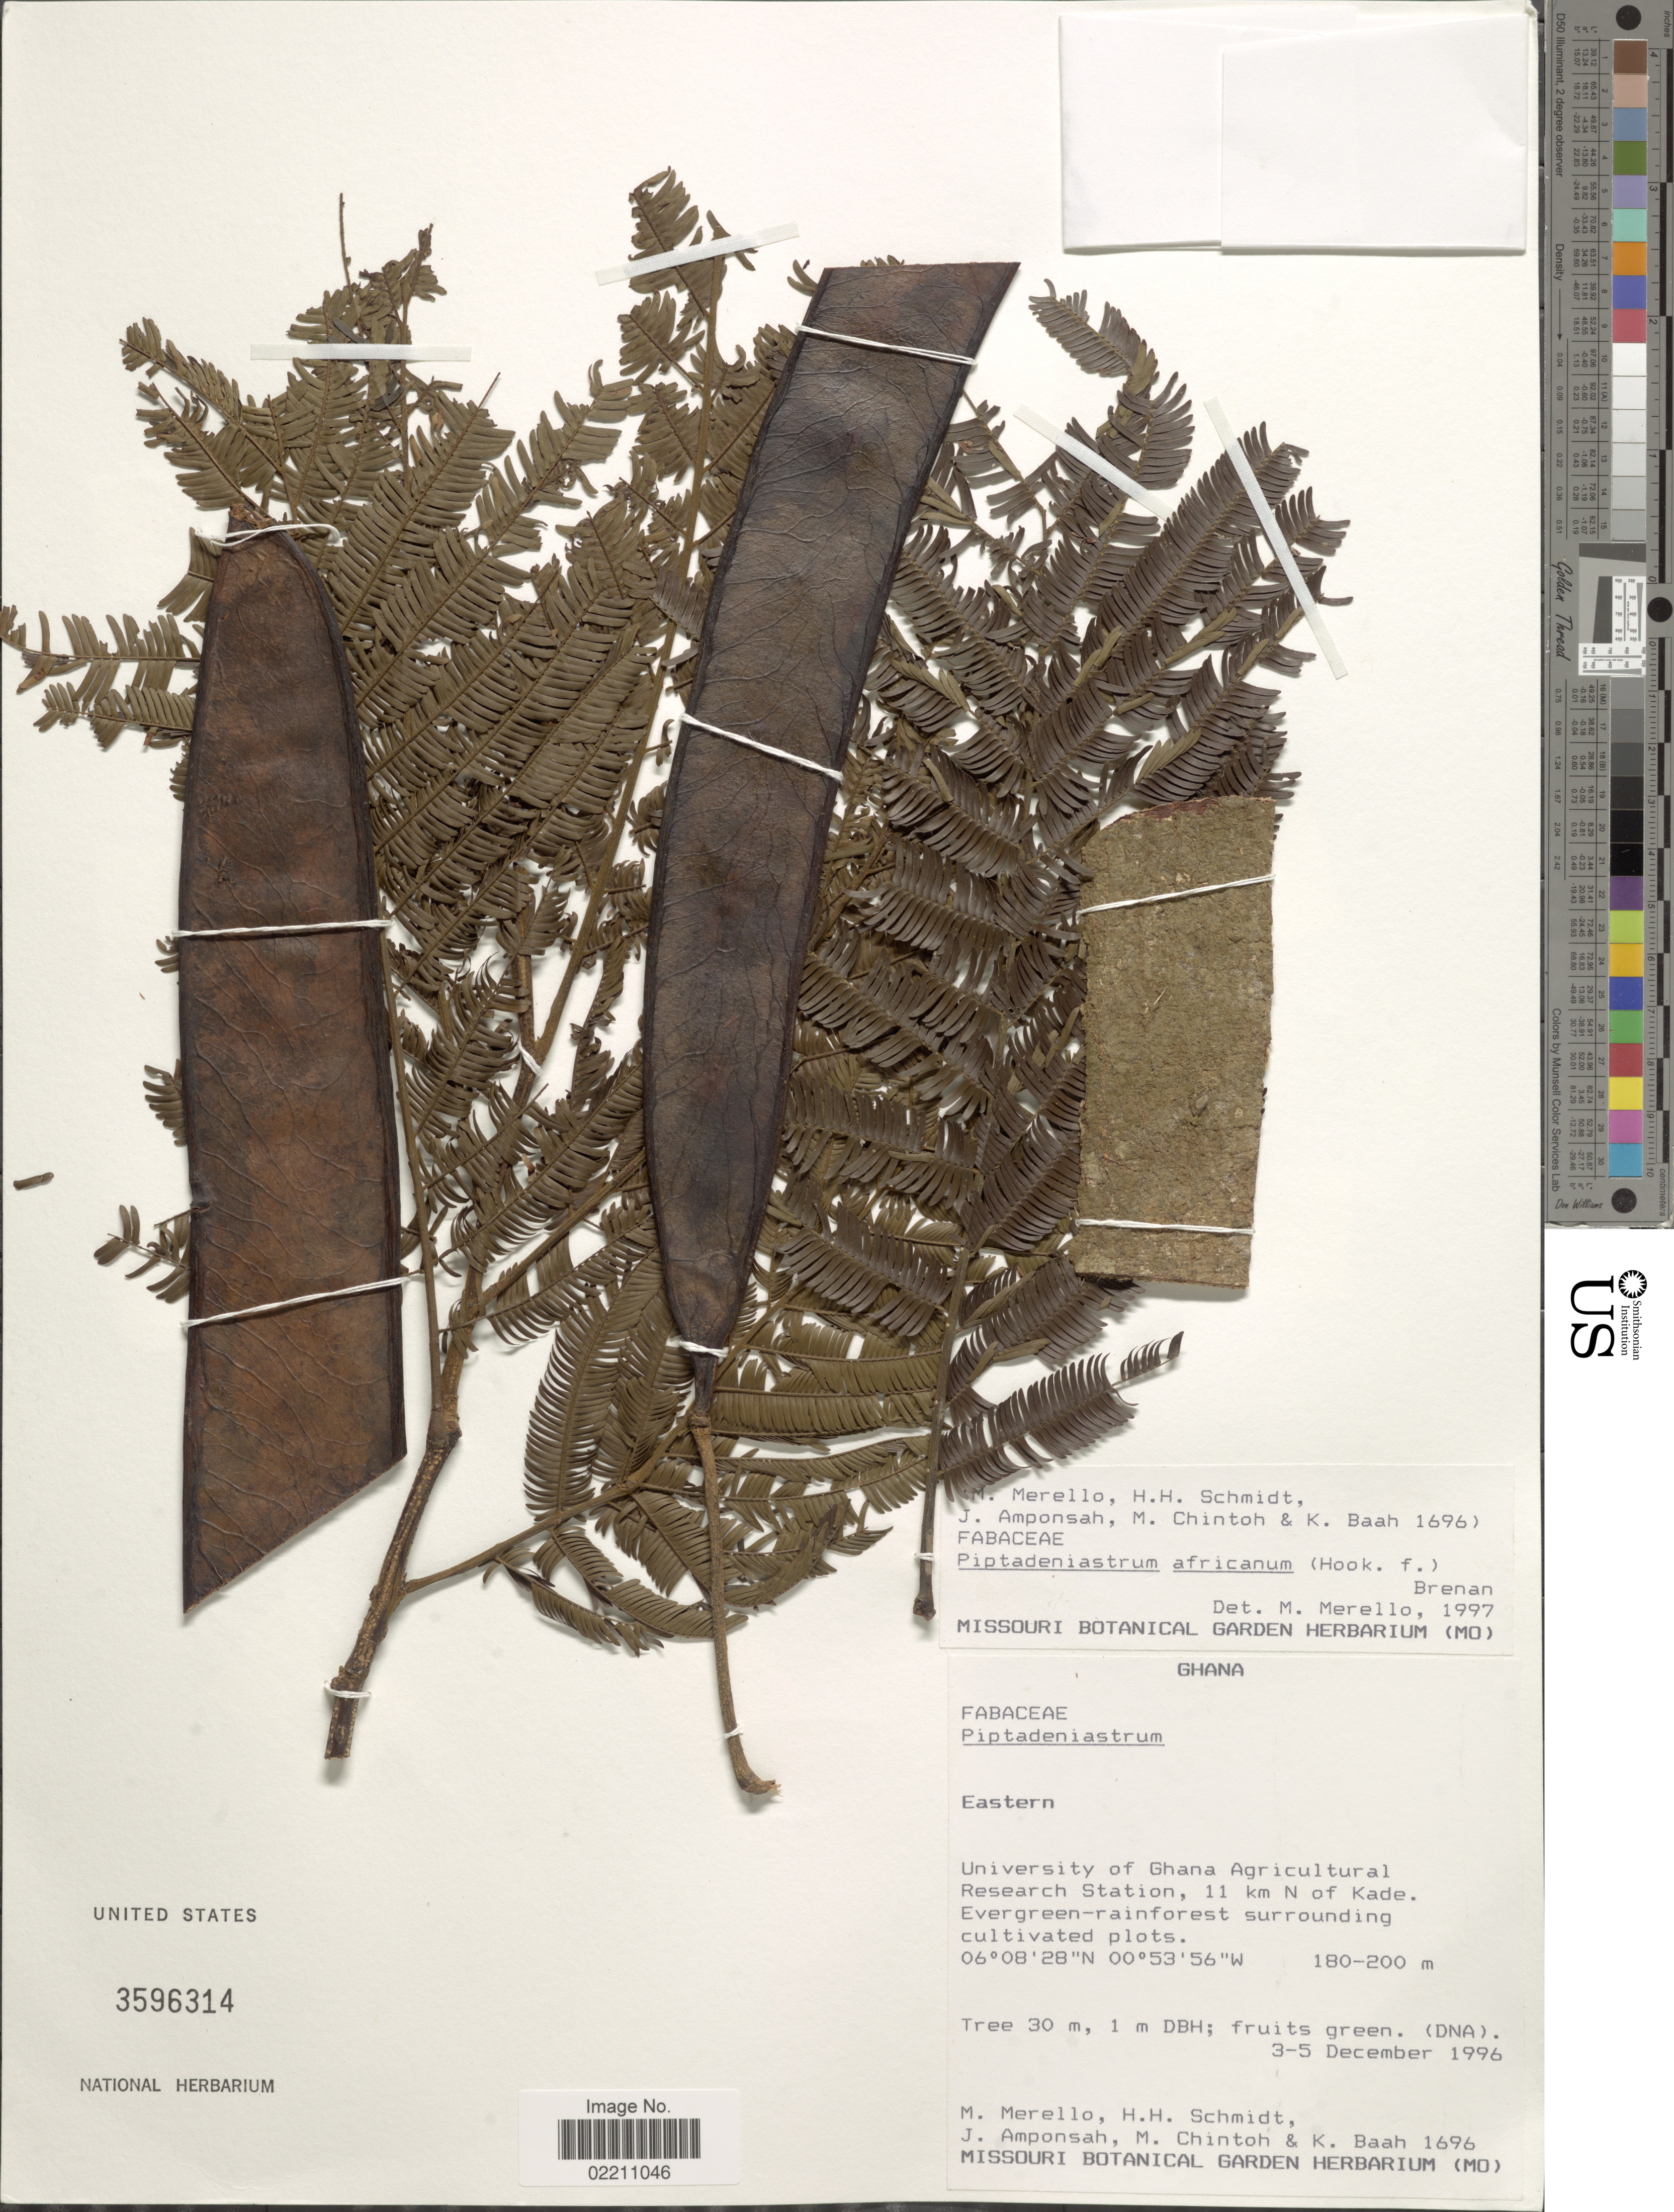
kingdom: Plantae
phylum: Tracheophyta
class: Magnoliopsida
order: Fabales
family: Fabaceae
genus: Piptadeniastrum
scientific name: Piptadeniastrum africanum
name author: (Hook. f.) Brenan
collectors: M. Merello, H. H. Schmidt, J. Amponsah, M. Chintoh & K. Baah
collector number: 1696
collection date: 1996-12-03/1996-12-05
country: Ghana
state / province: Eastern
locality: University of Ghana Agricultural Research Station, 11 km N of Kade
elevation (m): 180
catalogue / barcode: US 3596314